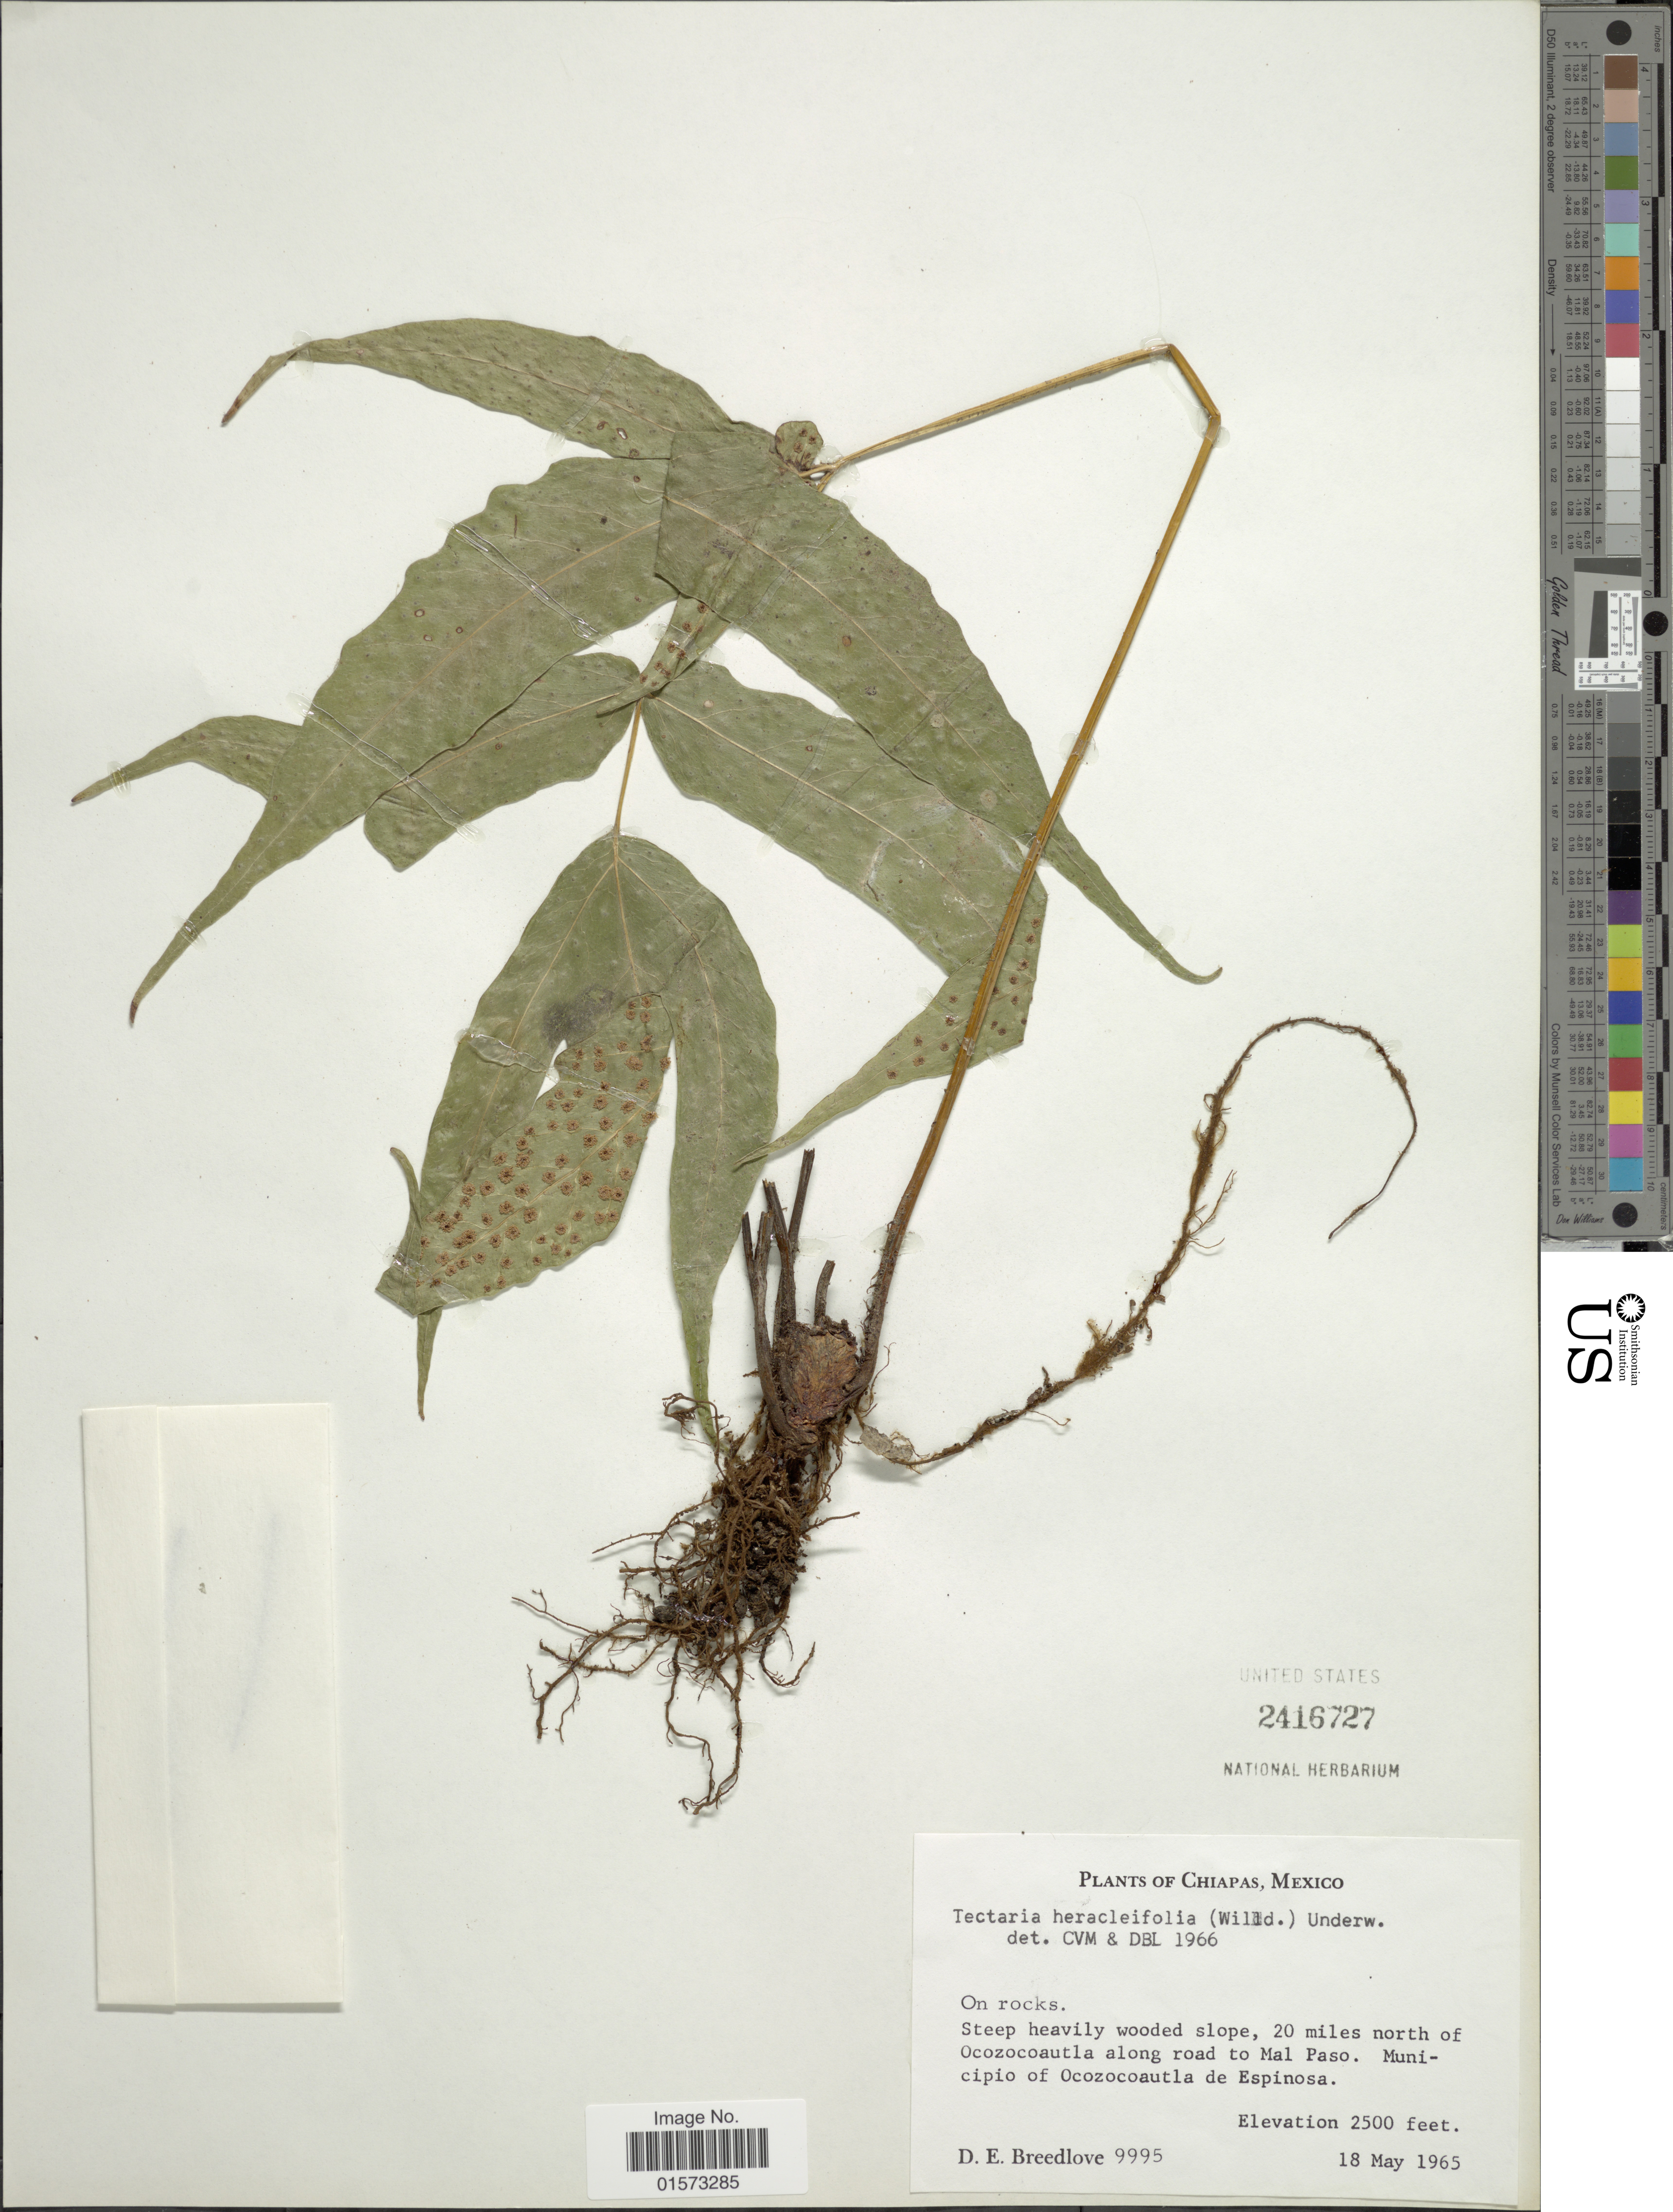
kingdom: Plantae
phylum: Tracheophyta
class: Polypodiopsida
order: Polypodiales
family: Tectariaceae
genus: Tectaria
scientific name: Tectaria heracleifolia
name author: (Willd.) Underw.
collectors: D. E. Breedlove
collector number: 9995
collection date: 1965-05-18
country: Mexico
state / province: Chiapas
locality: Steeo heavily wooded slope, 20 miles north of Ocozocoautola along road to Mal Paso. Municipio of Ocozocoautila de Espinoza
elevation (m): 762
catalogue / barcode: US 2416727